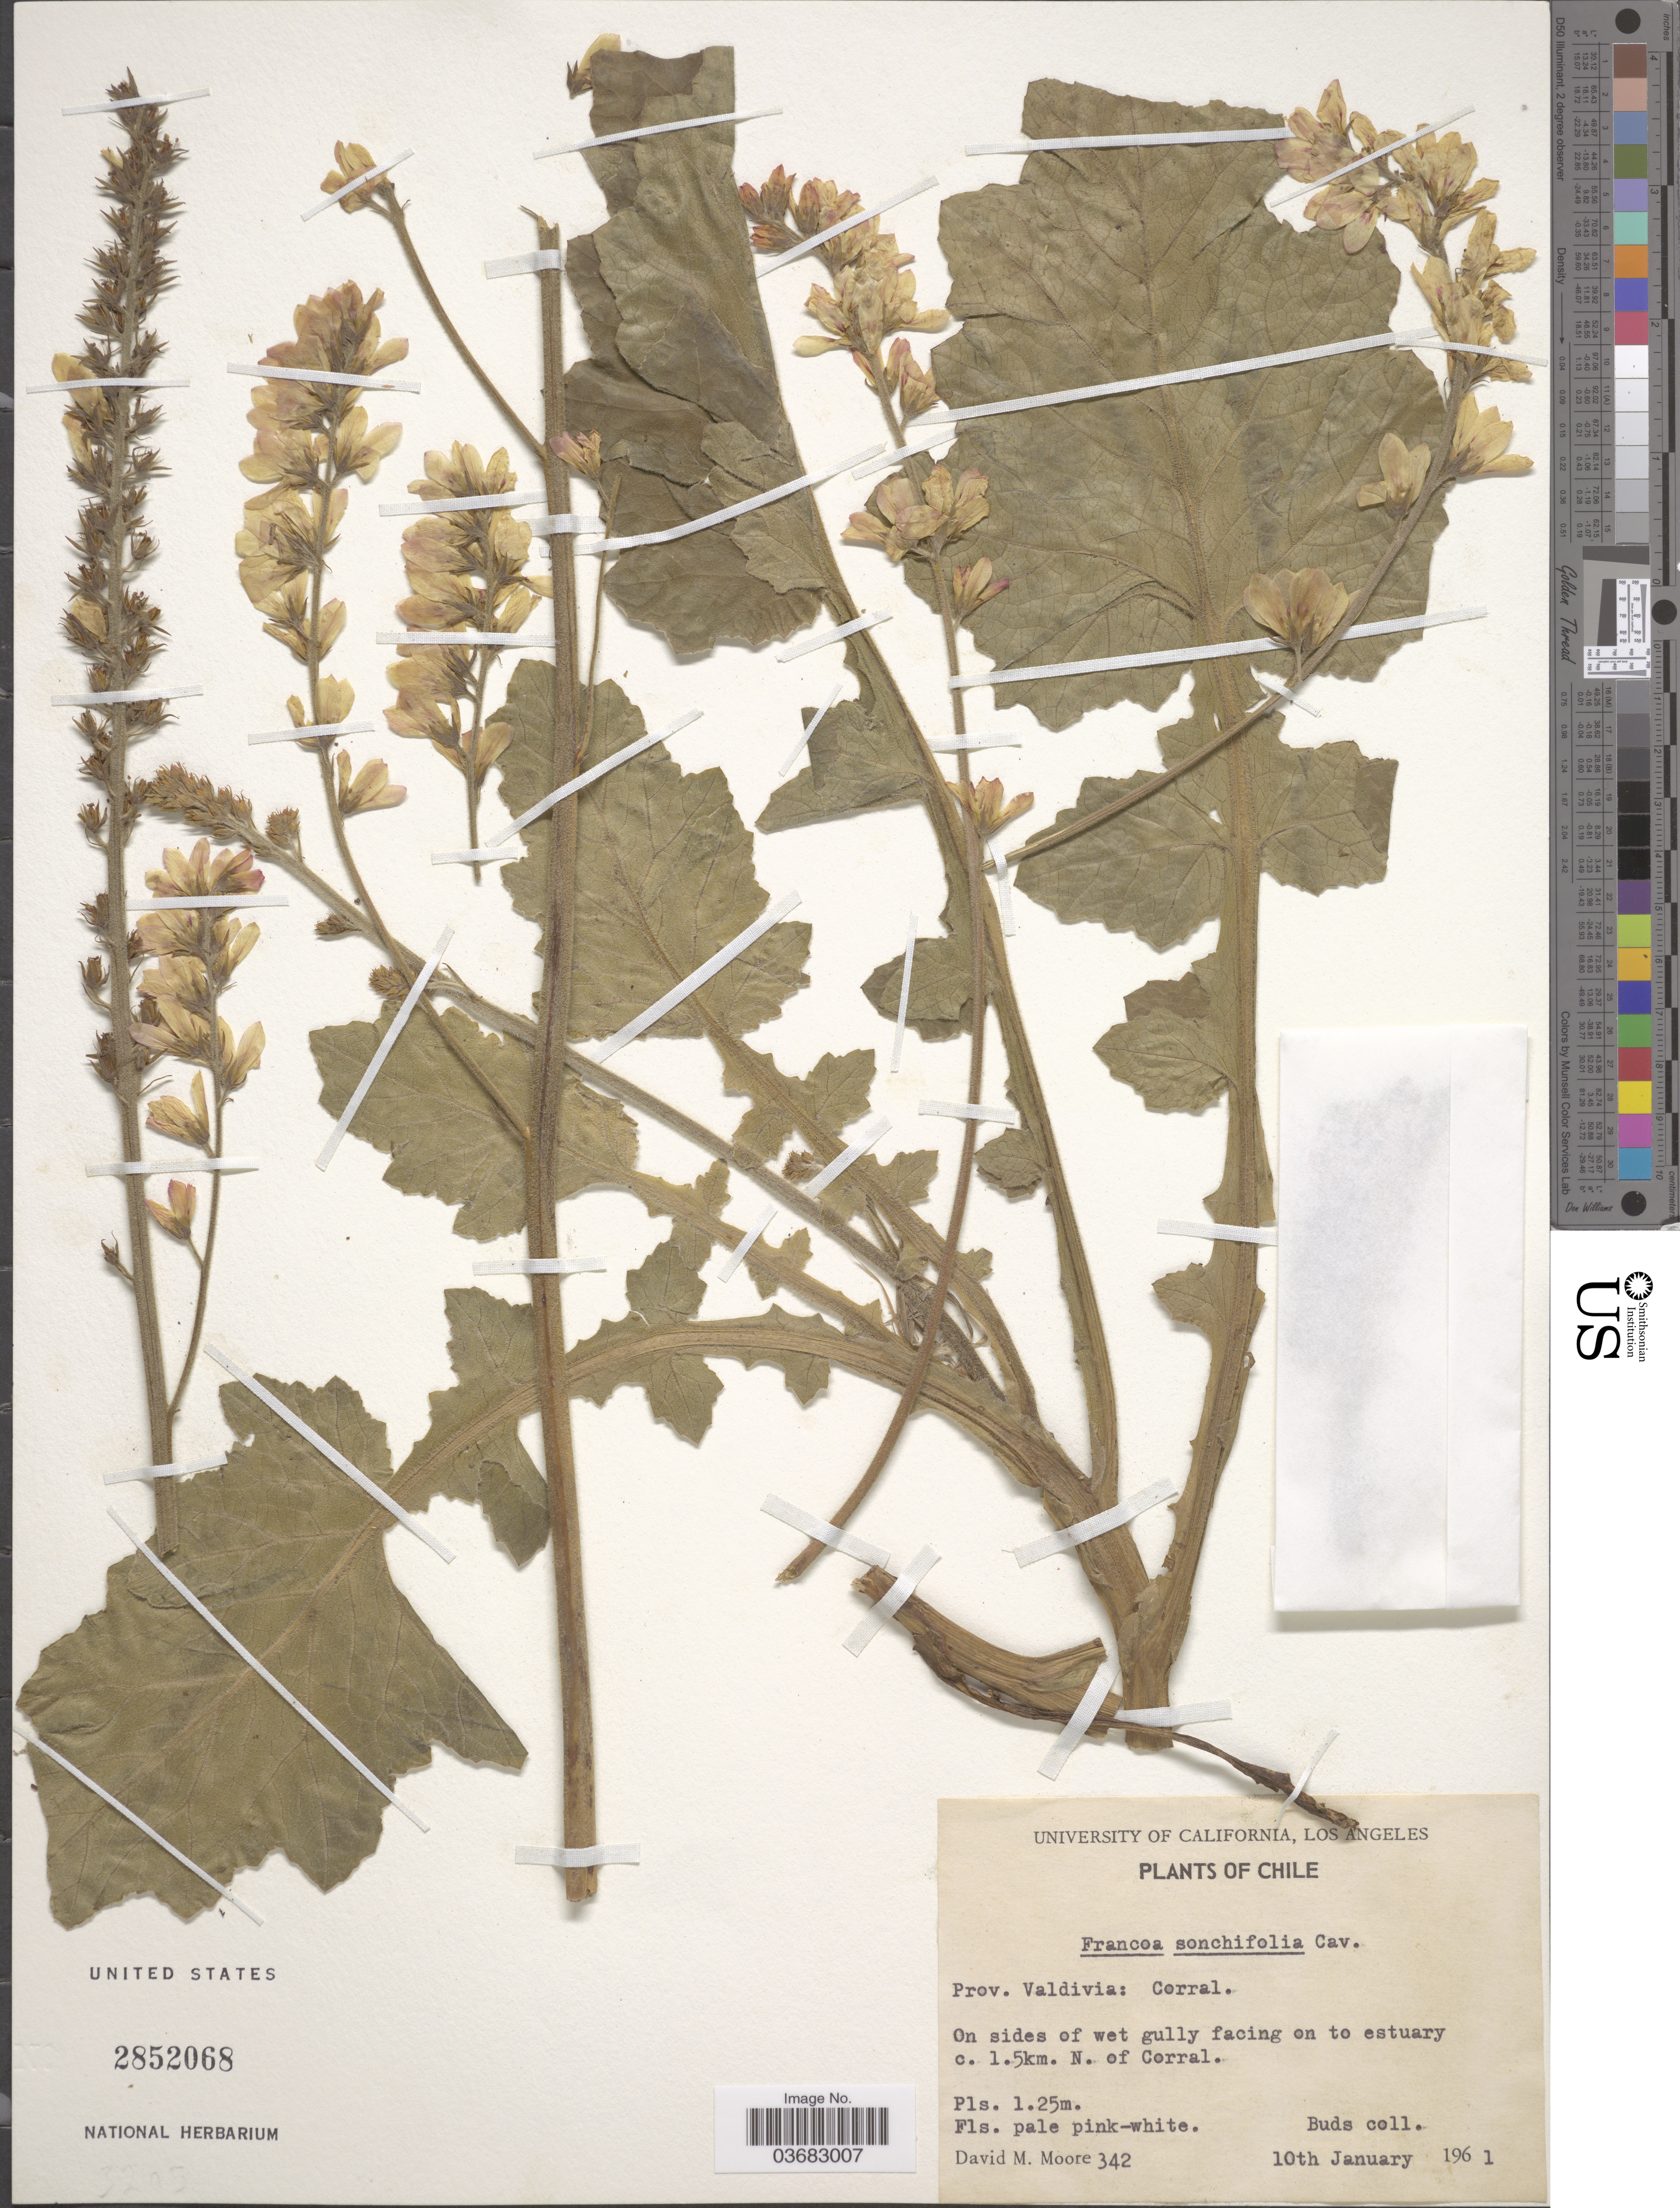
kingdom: Plantae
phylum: Tracheophyta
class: Magnoliopsida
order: Geraniales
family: Francoaceae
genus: Francoa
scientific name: Francoa sonchifolia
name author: Cav.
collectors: D. Moore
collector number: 342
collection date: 1961-01-10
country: Chile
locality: Prov. Valdivia: Corral. On sides of wet gully facing on to estuary c. 1.5km. N. of Corral.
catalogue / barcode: US 2852068